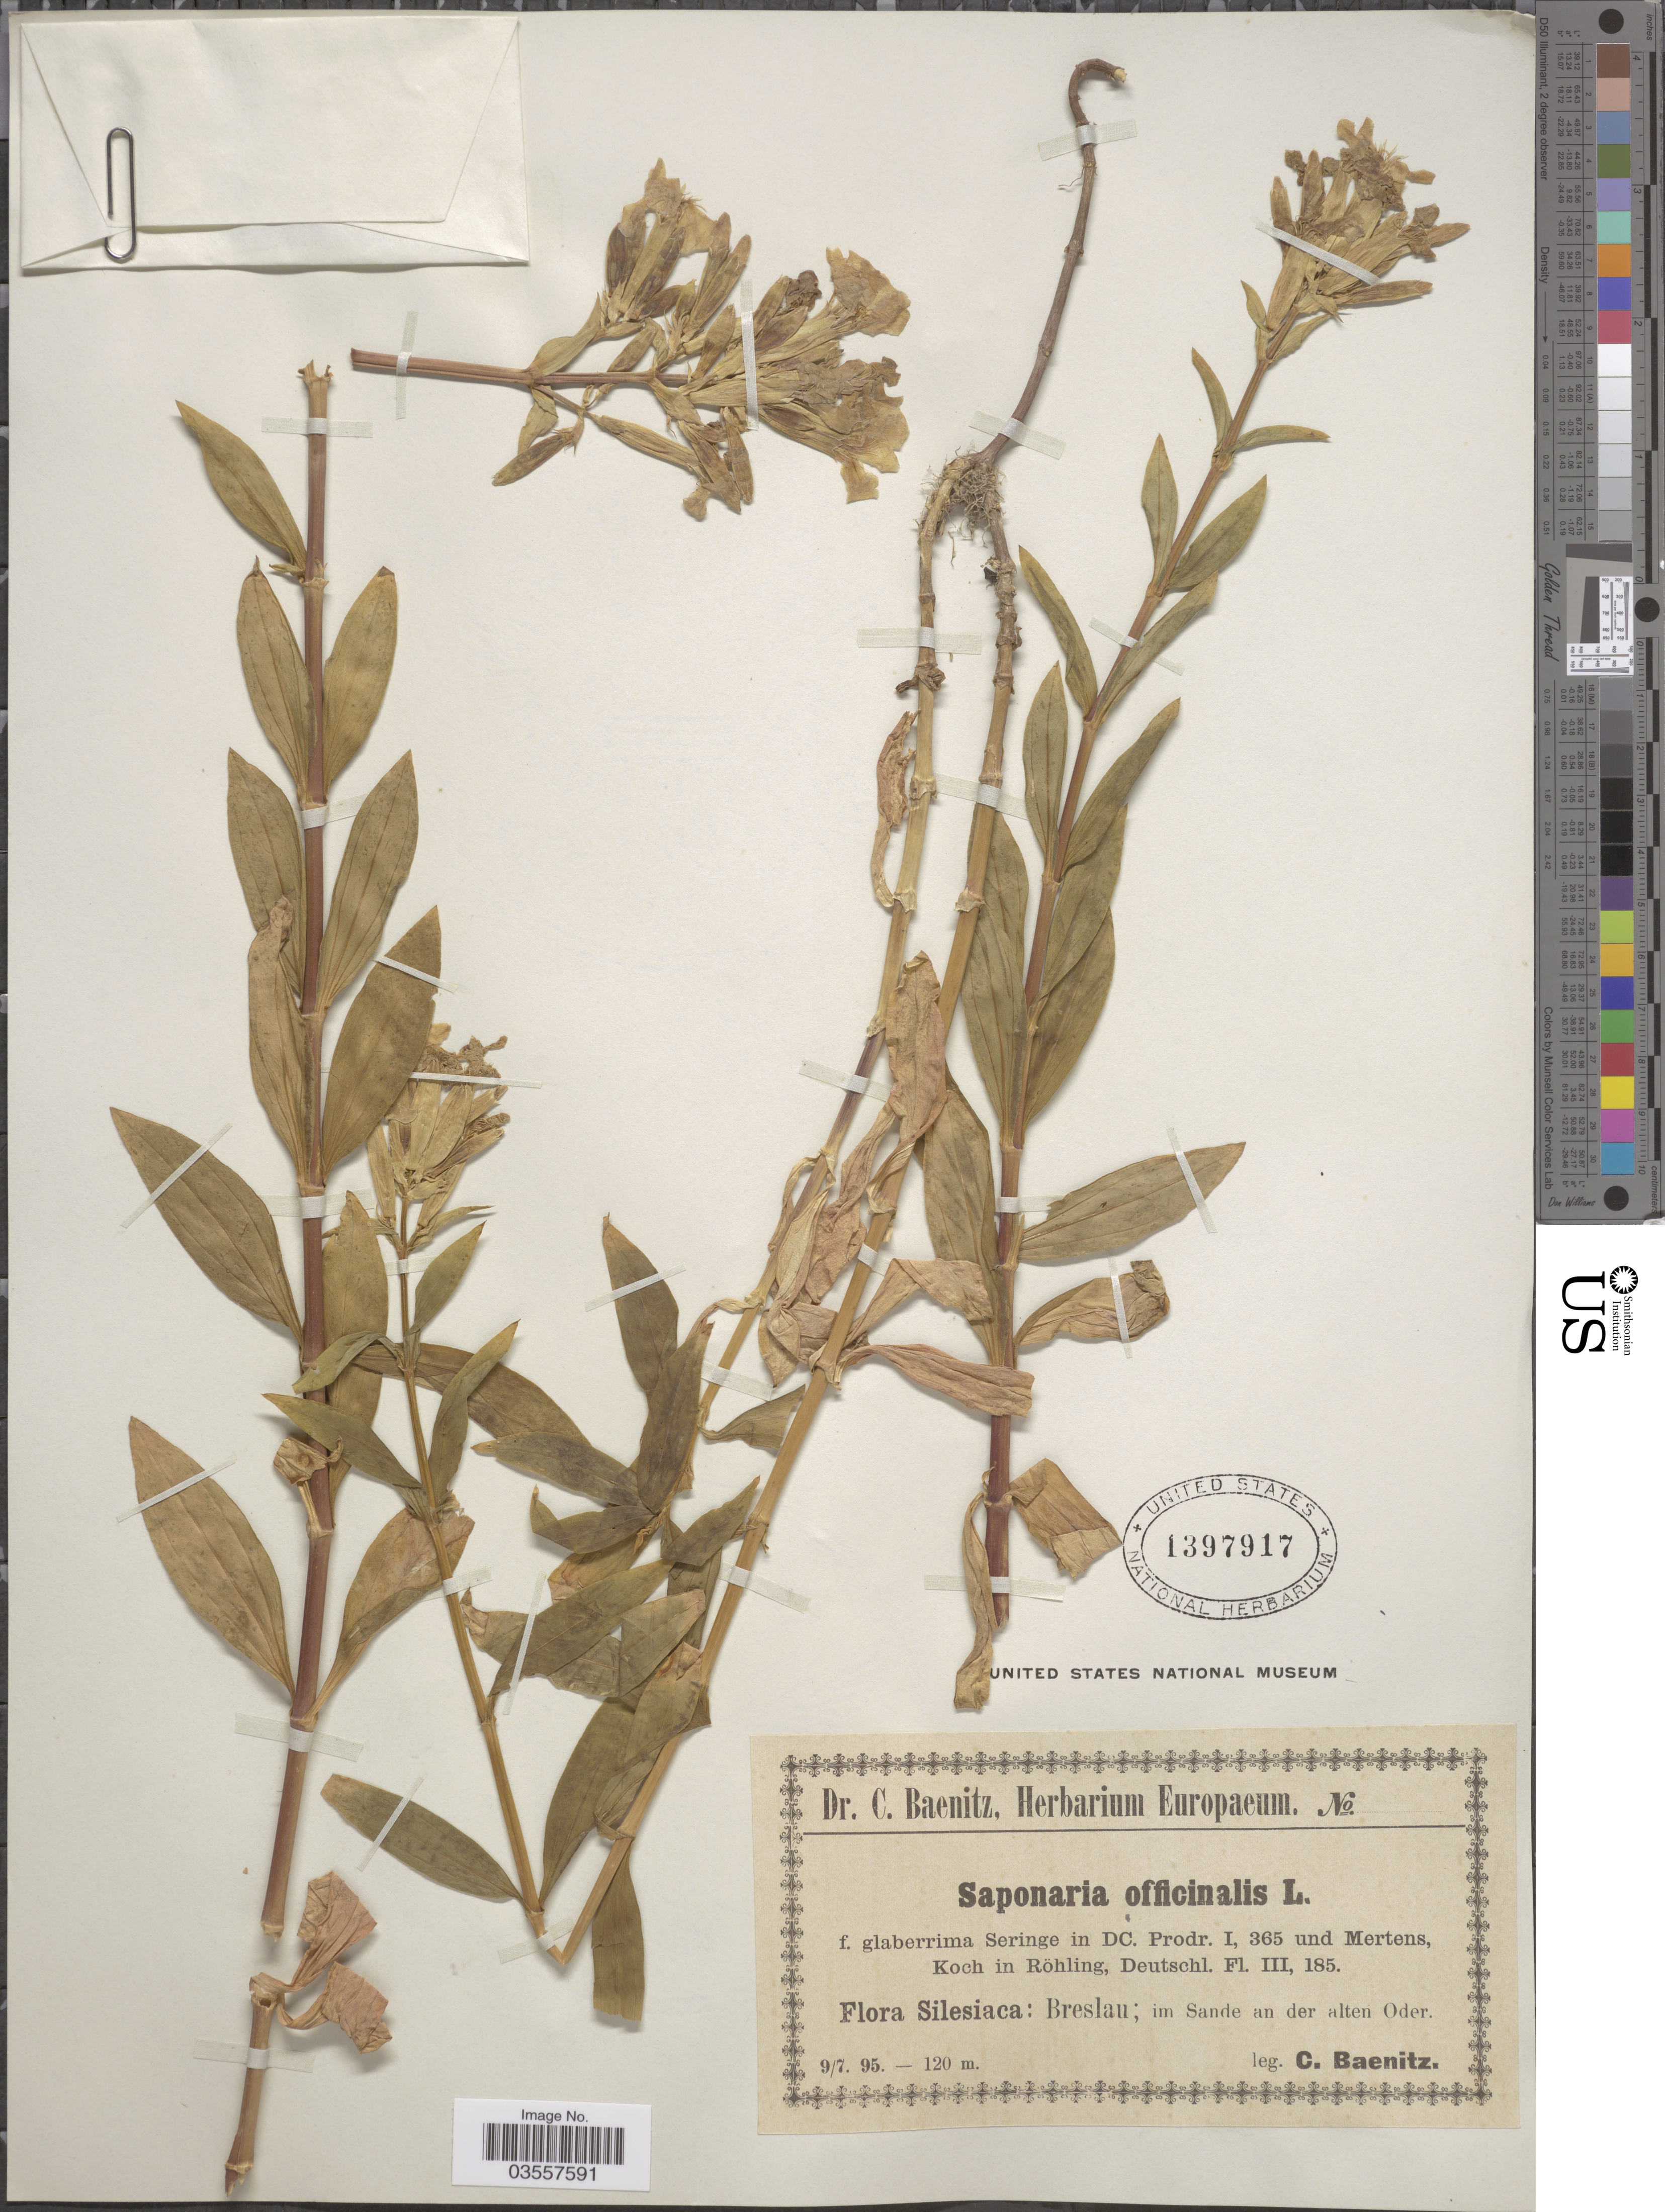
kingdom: Plantae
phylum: Tracheophyta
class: Magnoliopsida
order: Caryophyllales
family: Caryophyllaceae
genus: Saponaria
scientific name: Saponaria officinalis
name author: L.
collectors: C. G. Baenitz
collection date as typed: Transcribed d/m/y: 9/7/95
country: Poland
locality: Silesiaca: Breslau; im Sande an der alten Oder.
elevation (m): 120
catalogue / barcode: US 1397917